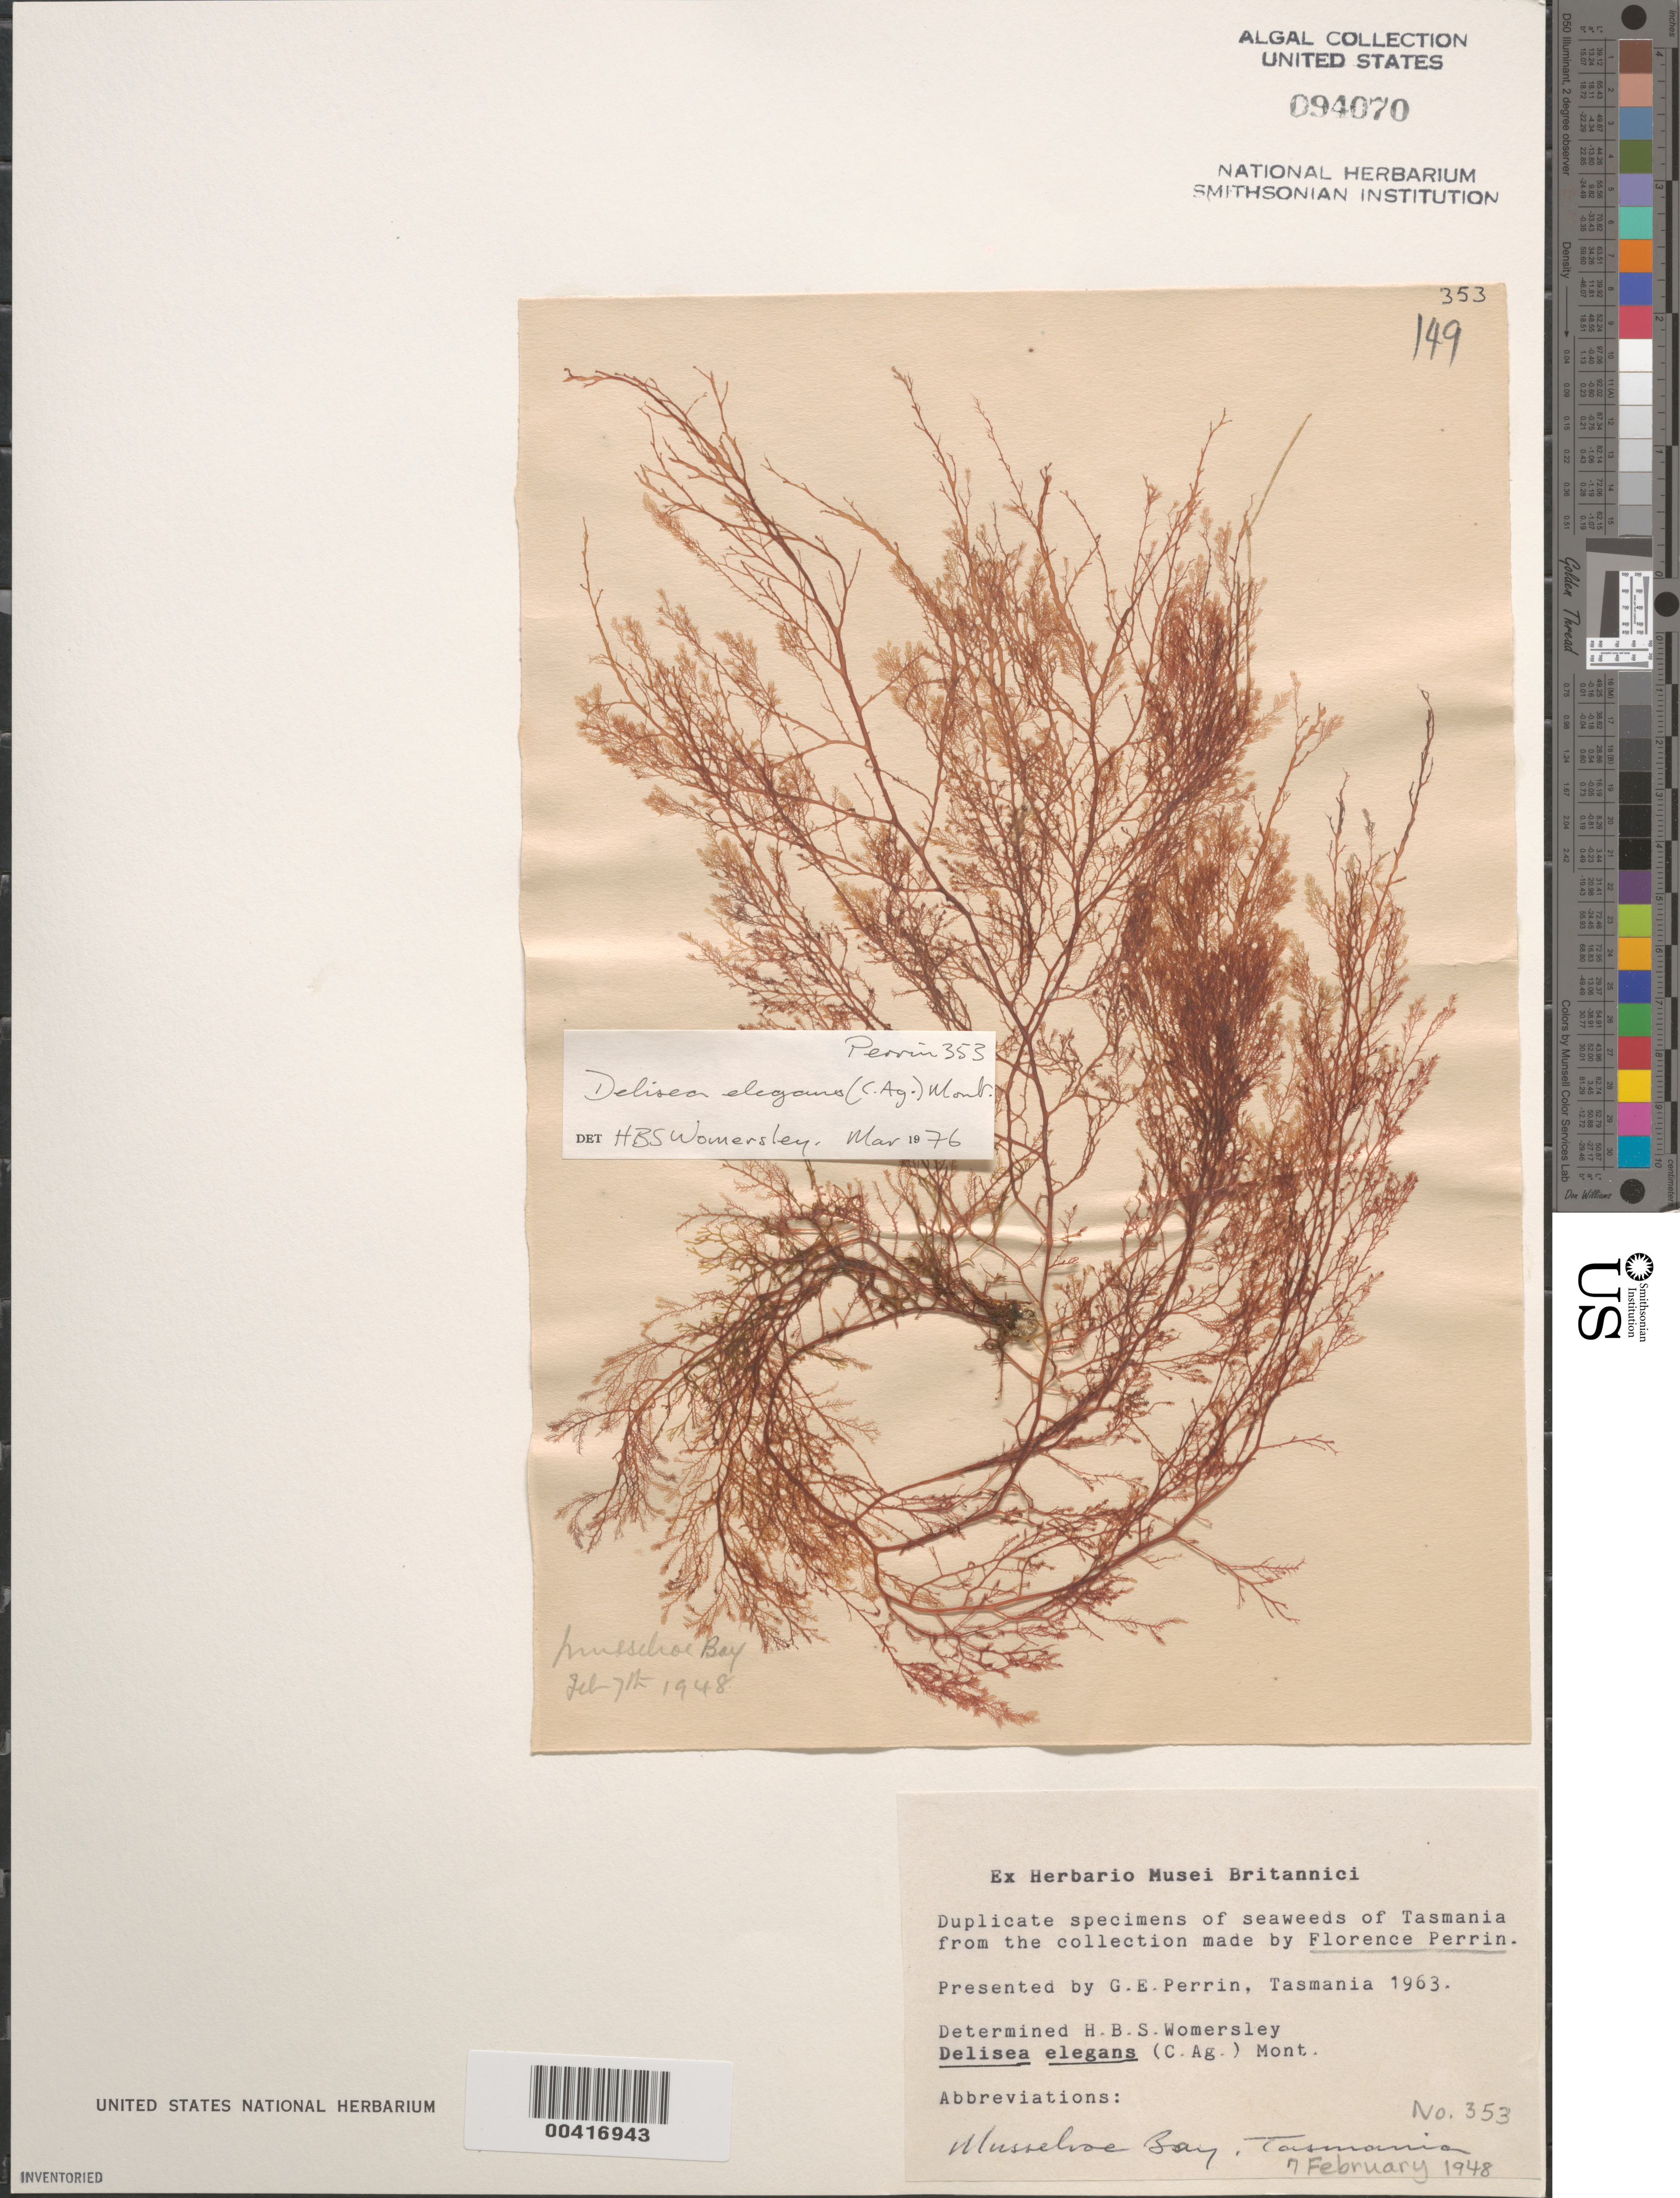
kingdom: Plantae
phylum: Rhodophyta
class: Florideophyceae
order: Bonnemaisoniales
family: Bonnemaisoniaceae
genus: Delisea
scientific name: Delisea elegans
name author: J.V.Lamouroux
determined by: Womersley, H. B. S.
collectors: F. Perrin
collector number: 353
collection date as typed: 07 Feb 1948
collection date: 1948-02-07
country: Australia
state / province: Tasmania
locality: Musselroe Bay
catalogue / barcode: US 94070